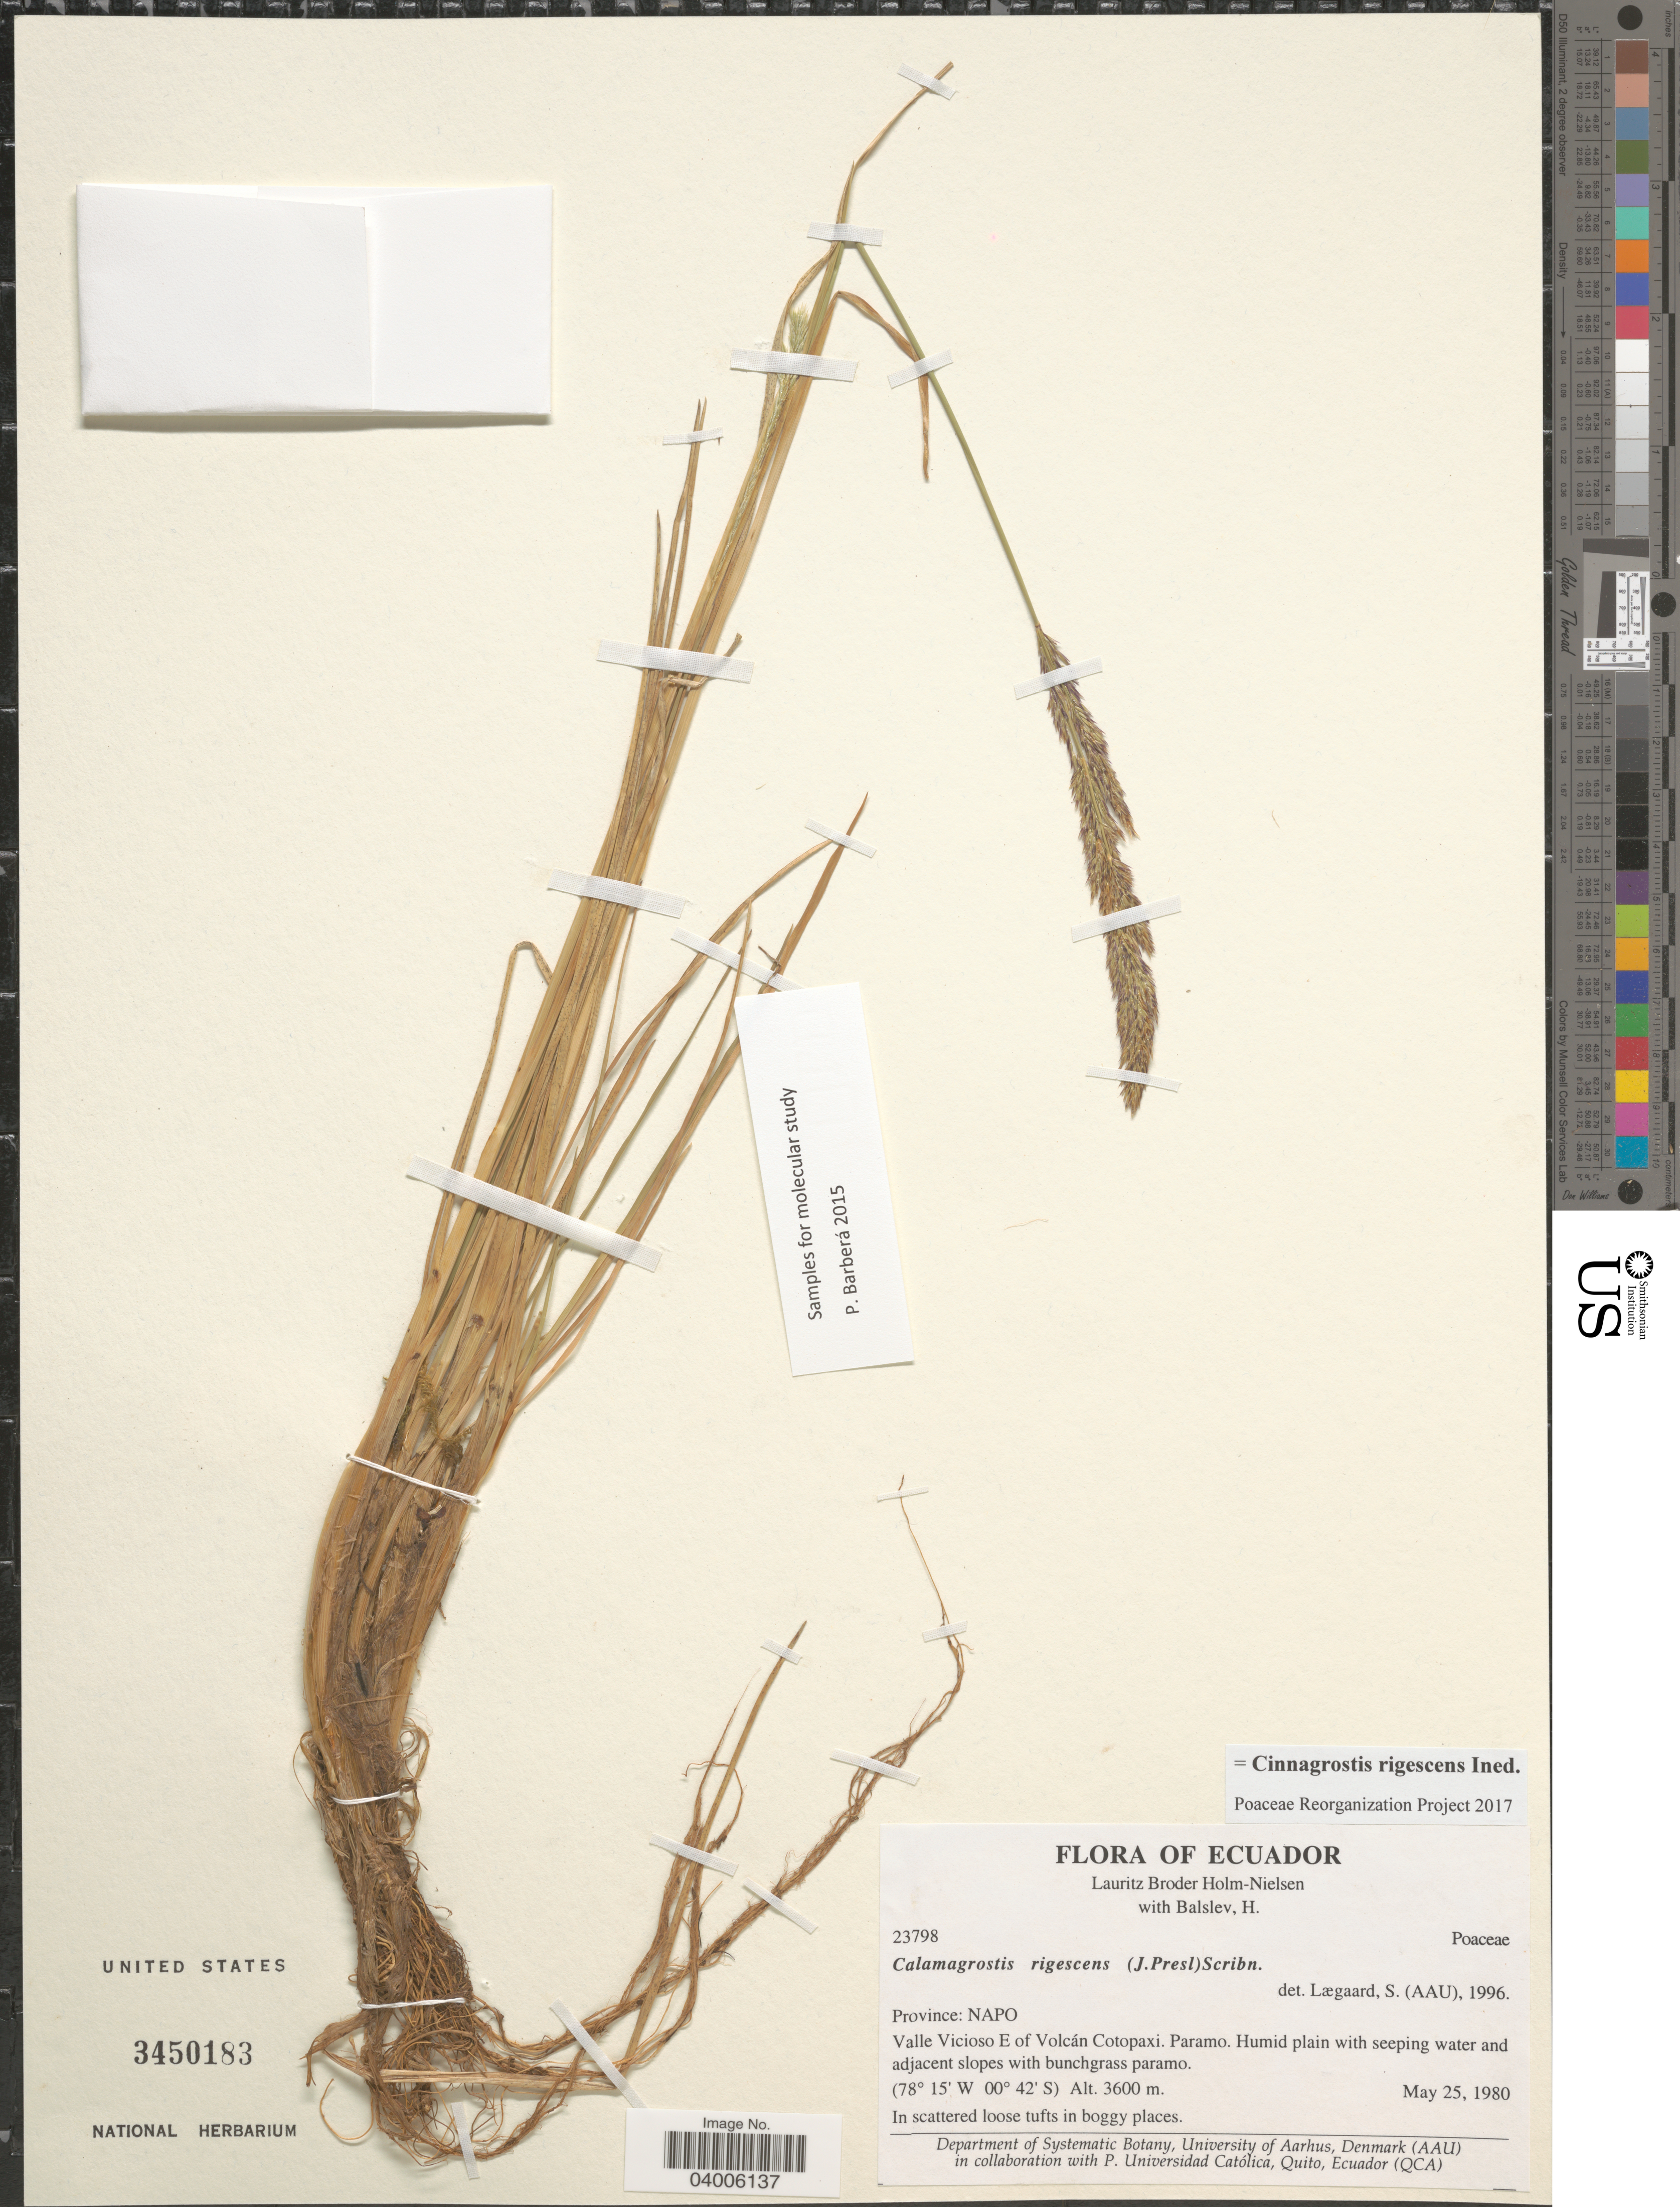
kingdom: Plantae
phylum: Tracheophyta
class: Liliopsida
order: Poales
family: Poaceae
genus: Cinnagrostis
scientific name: Cinnagrostis rigescens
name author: (J. Presl) P.M. Peterson et al.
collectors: L. B. Holm-Nielsen & H. Balslev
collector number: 23798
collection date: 1980-05-25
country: Ecuador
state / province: Napo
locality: Valle Vicioso E of Volcán Cotopaxi. Paramo.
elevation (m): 3600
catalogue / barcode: US 3450183